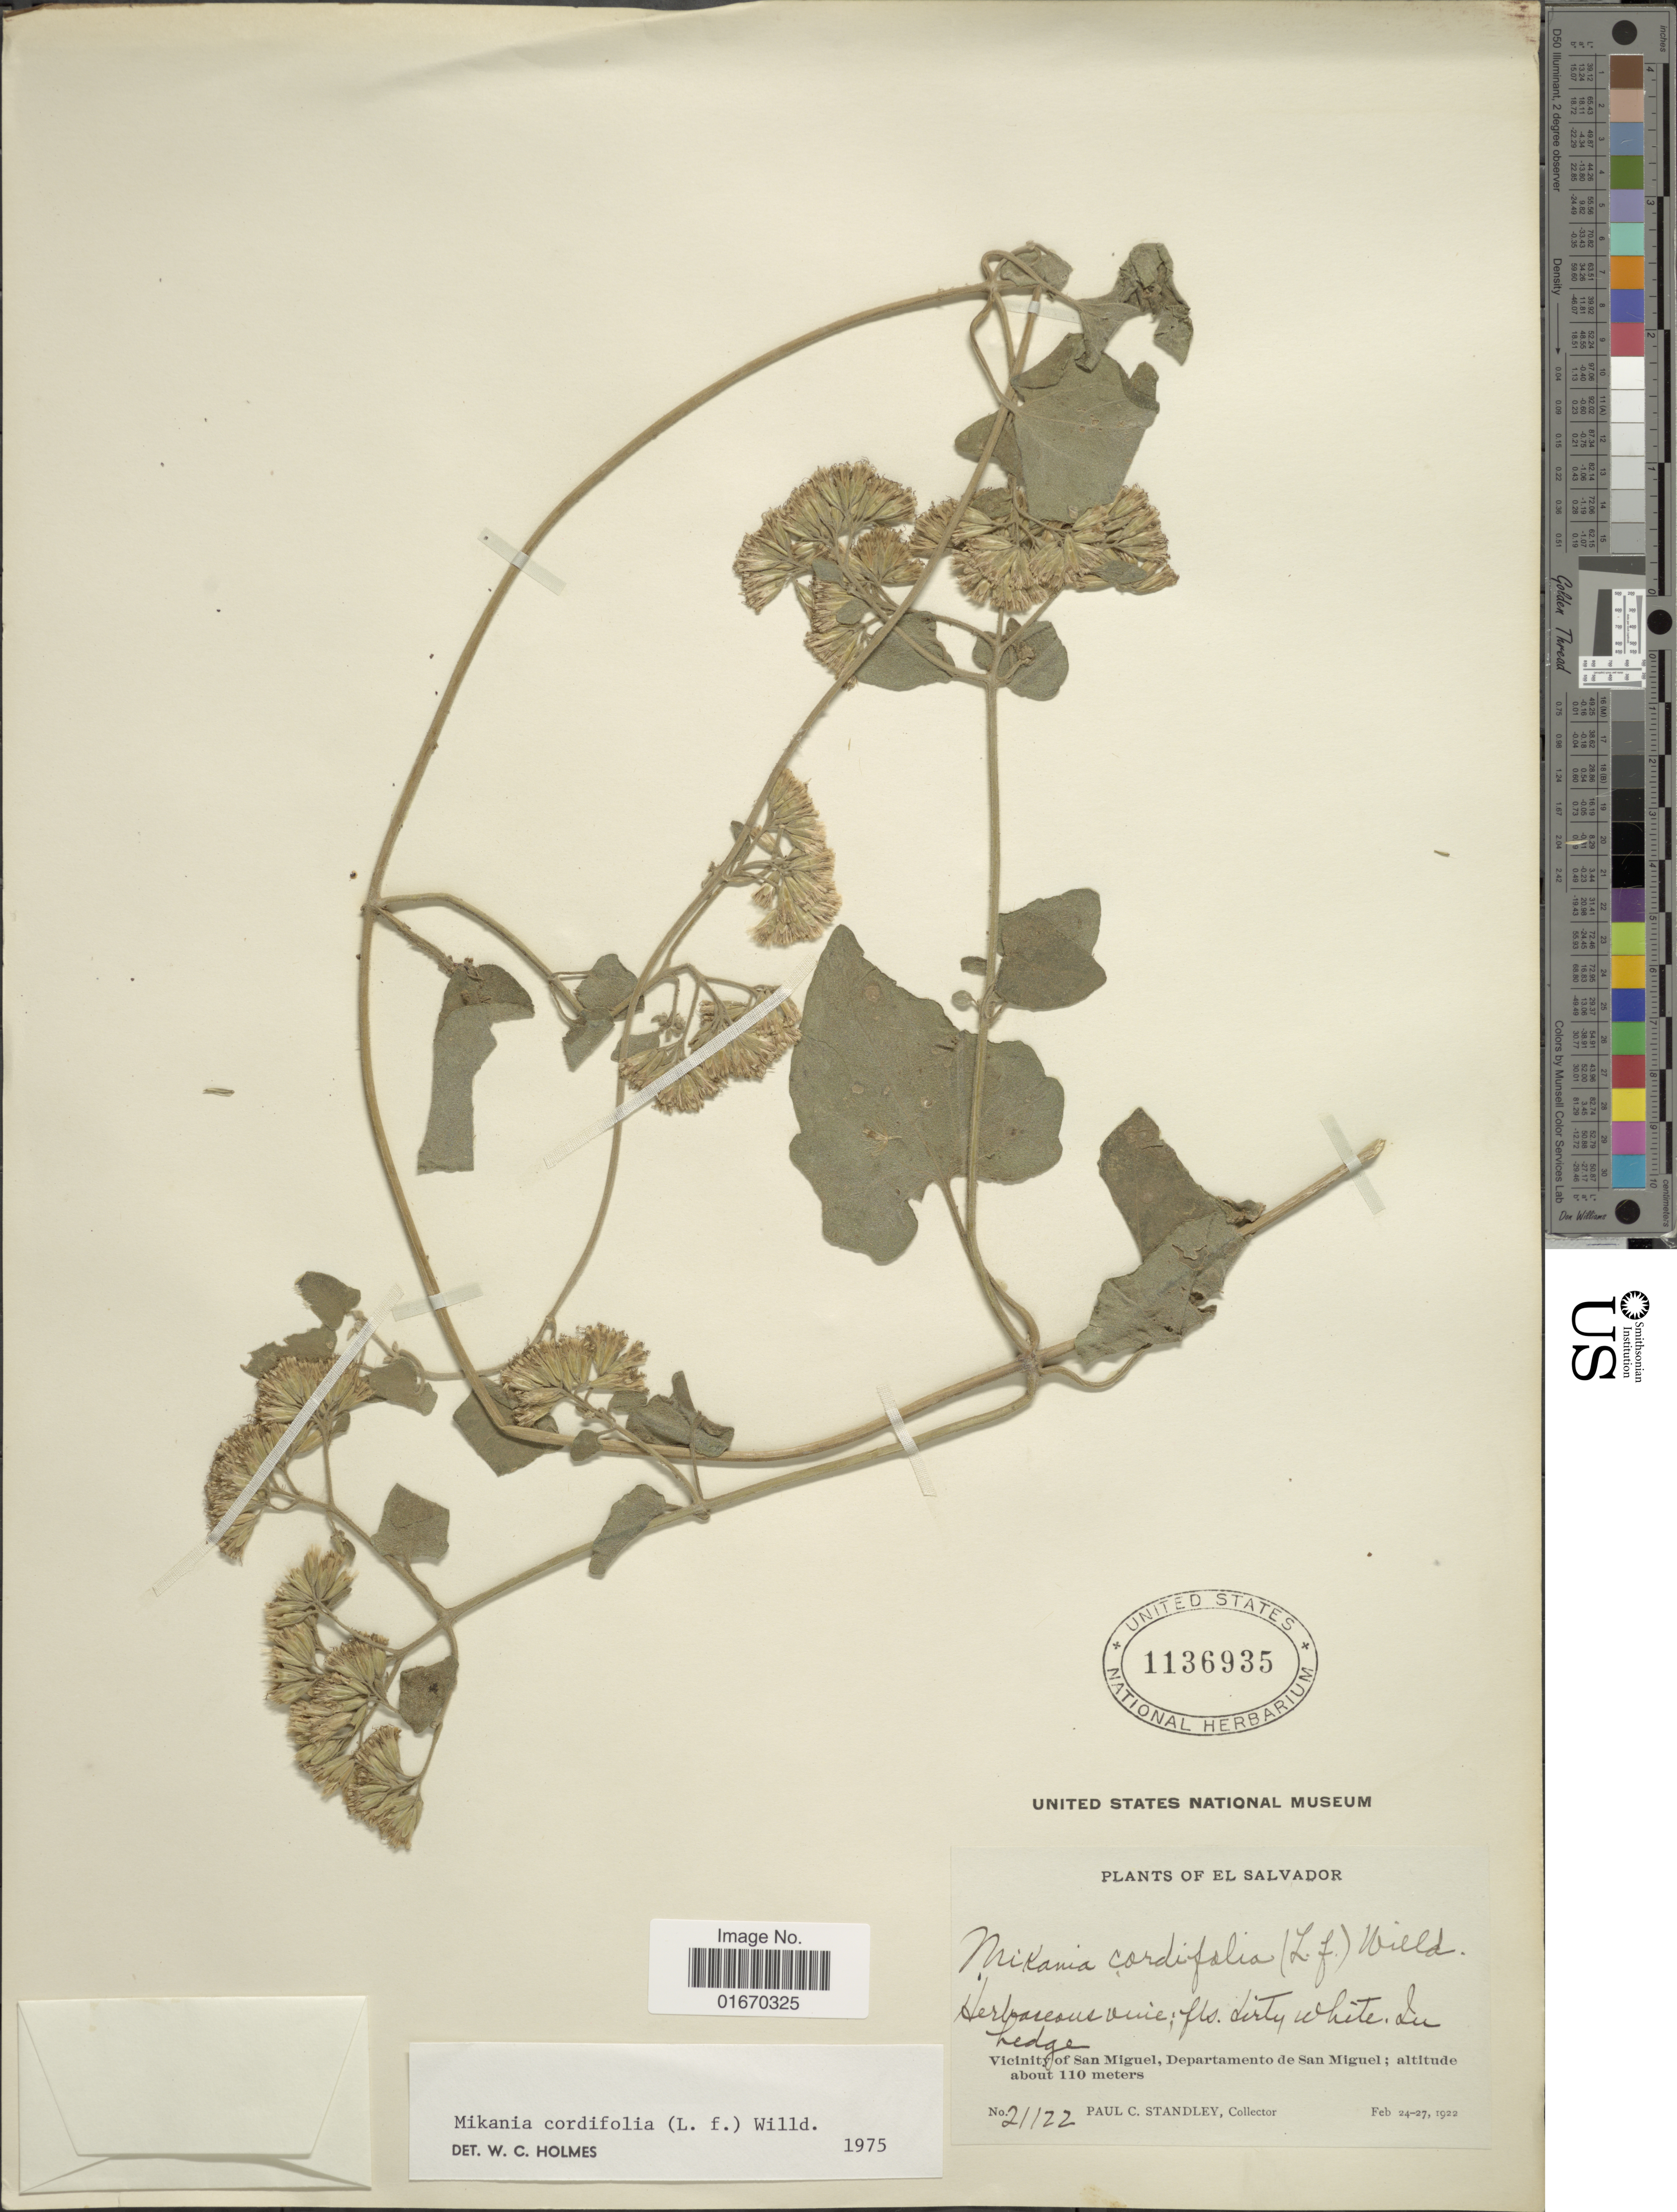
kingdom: Plantae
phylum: Tracheophyta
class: Magnoliopsida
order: Asterales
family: Asteraceae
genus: Mikania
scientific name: Mikania cordifolia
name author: Kunth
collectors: P. C. Standley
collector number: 21122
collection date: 1922-02-24/1922-02-27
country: El Salvador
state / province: San Miguel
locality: Vicinity of San Miguel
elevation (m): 110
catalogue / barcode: US 1136935